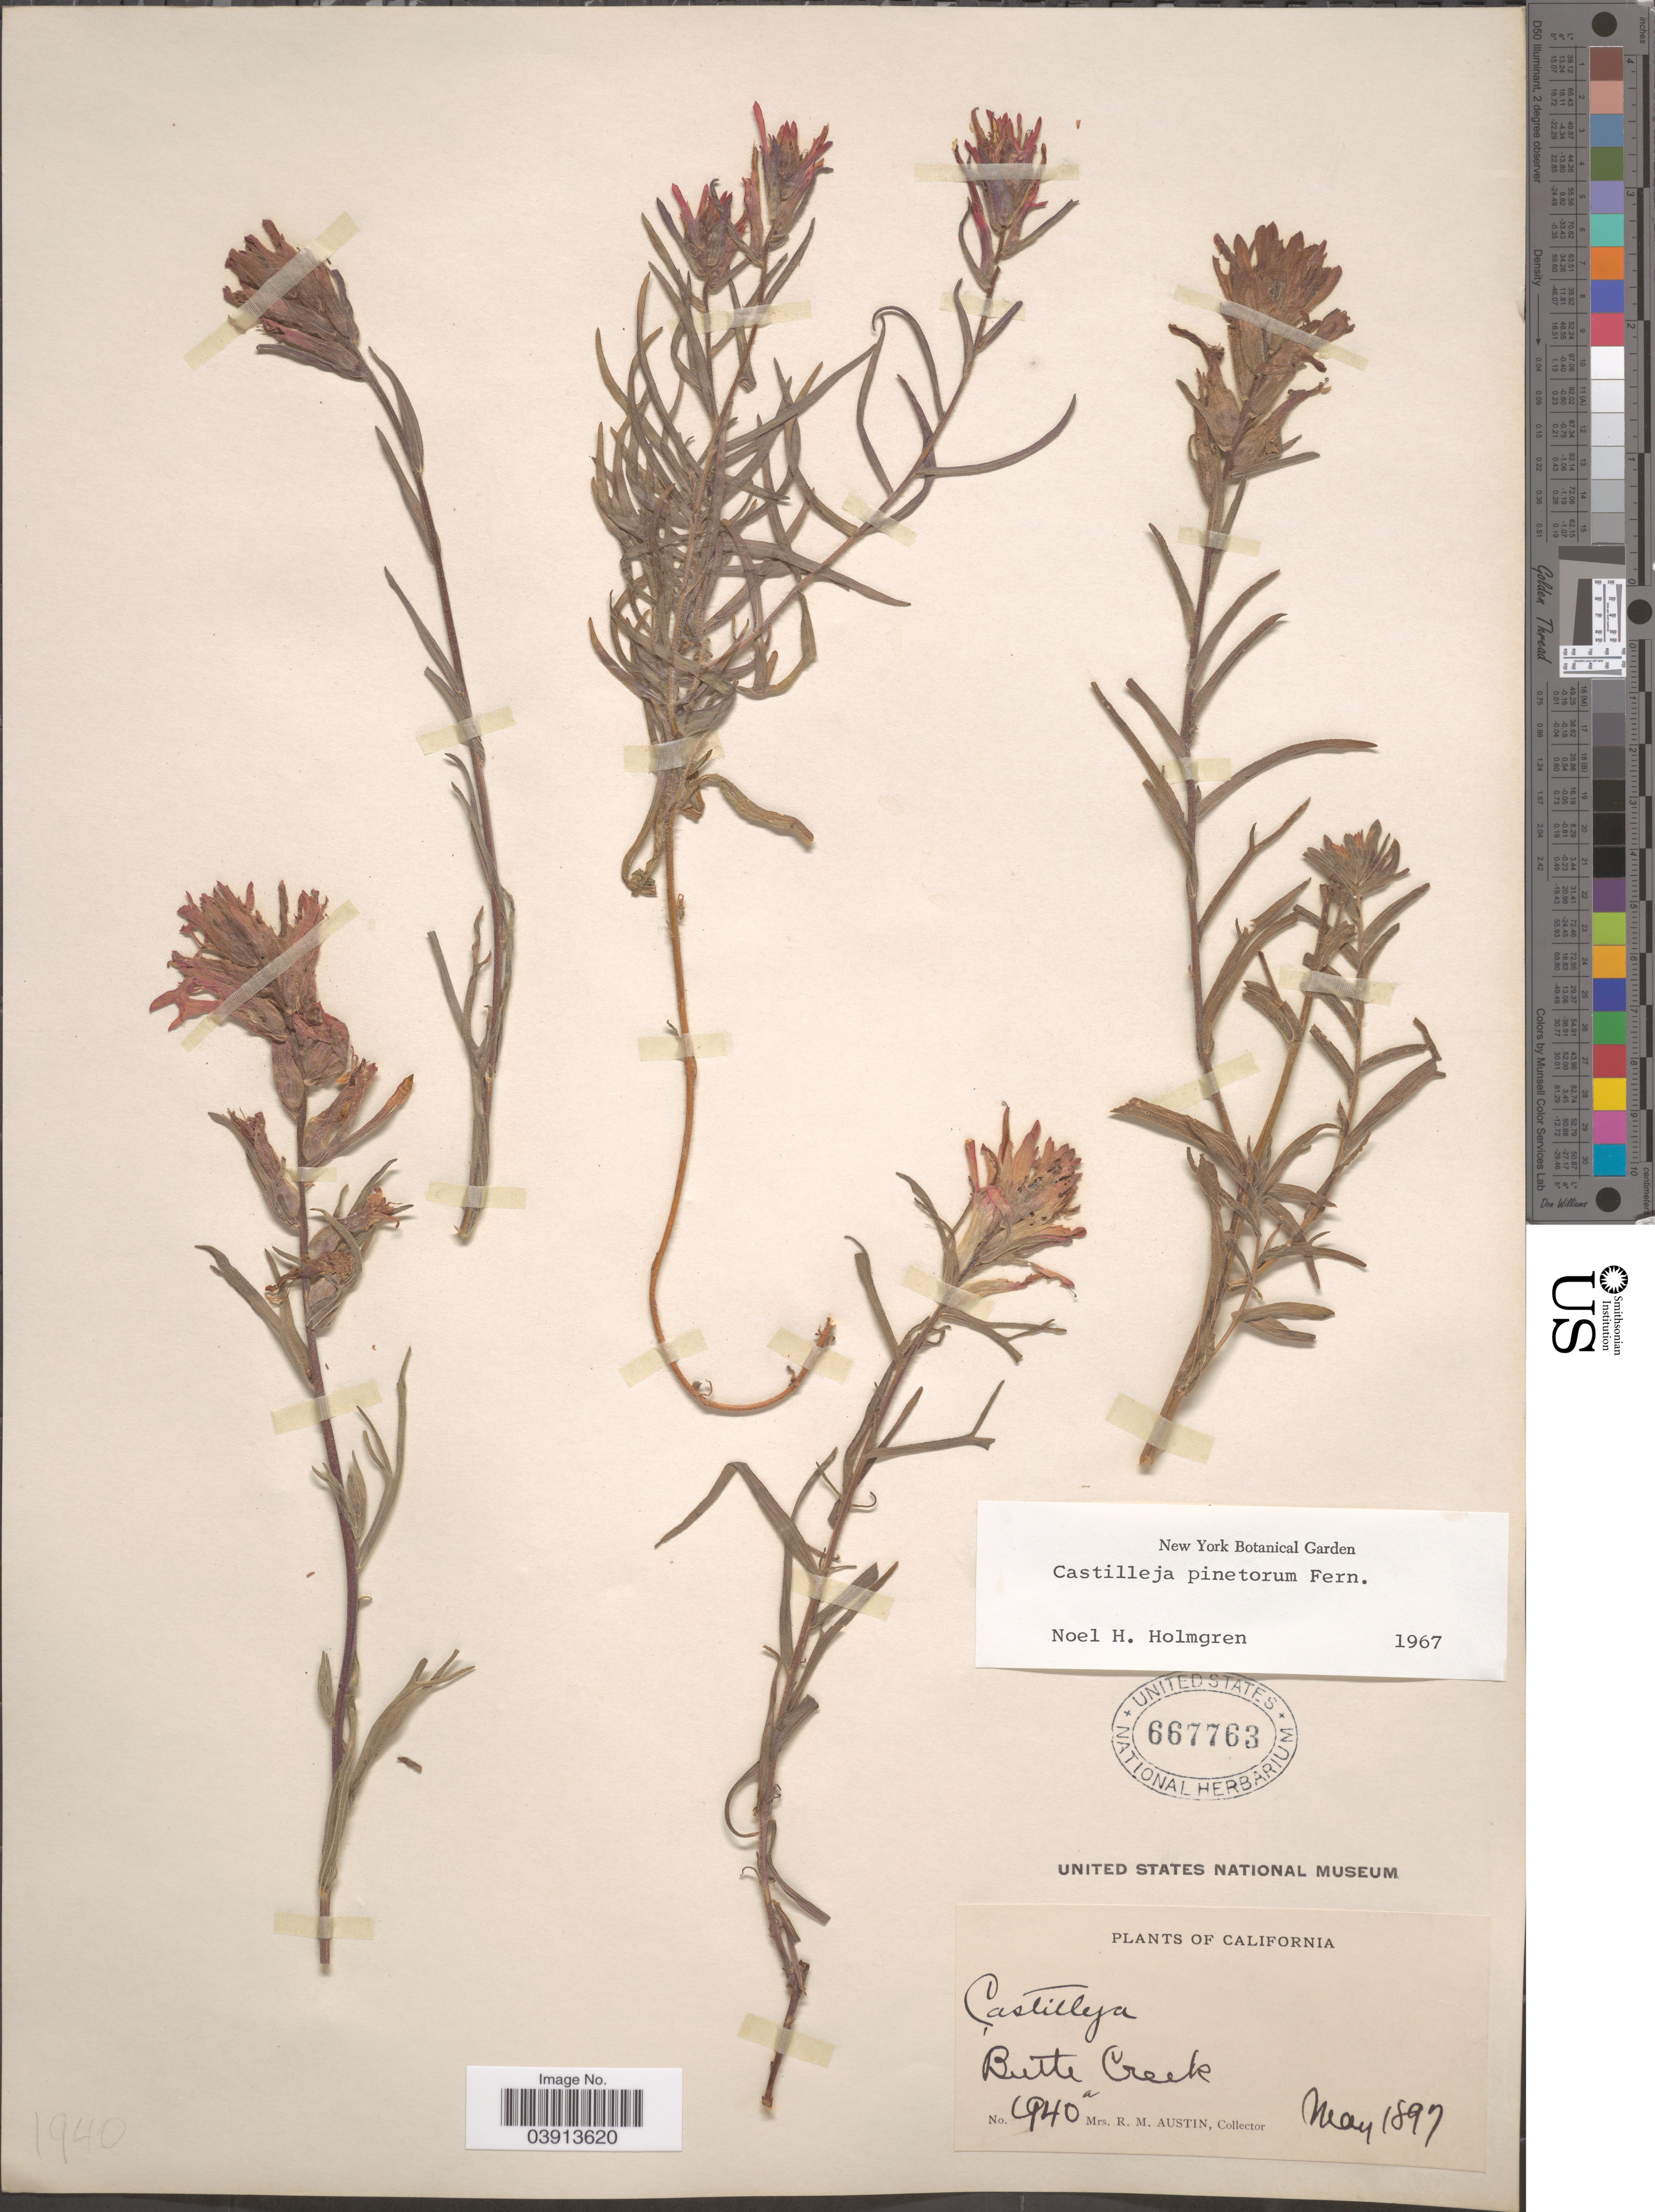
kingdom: Plantae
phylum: Tracheophyta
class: Magnoliopsida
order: Lamiales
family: Orobanchaceae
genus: Castilleja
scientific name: Castilleja pinetorum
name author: Fernald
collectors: R. Austin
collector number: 1940a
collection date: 1897-05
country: United States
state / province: California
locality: Butte Creek.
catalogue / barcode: US 667763